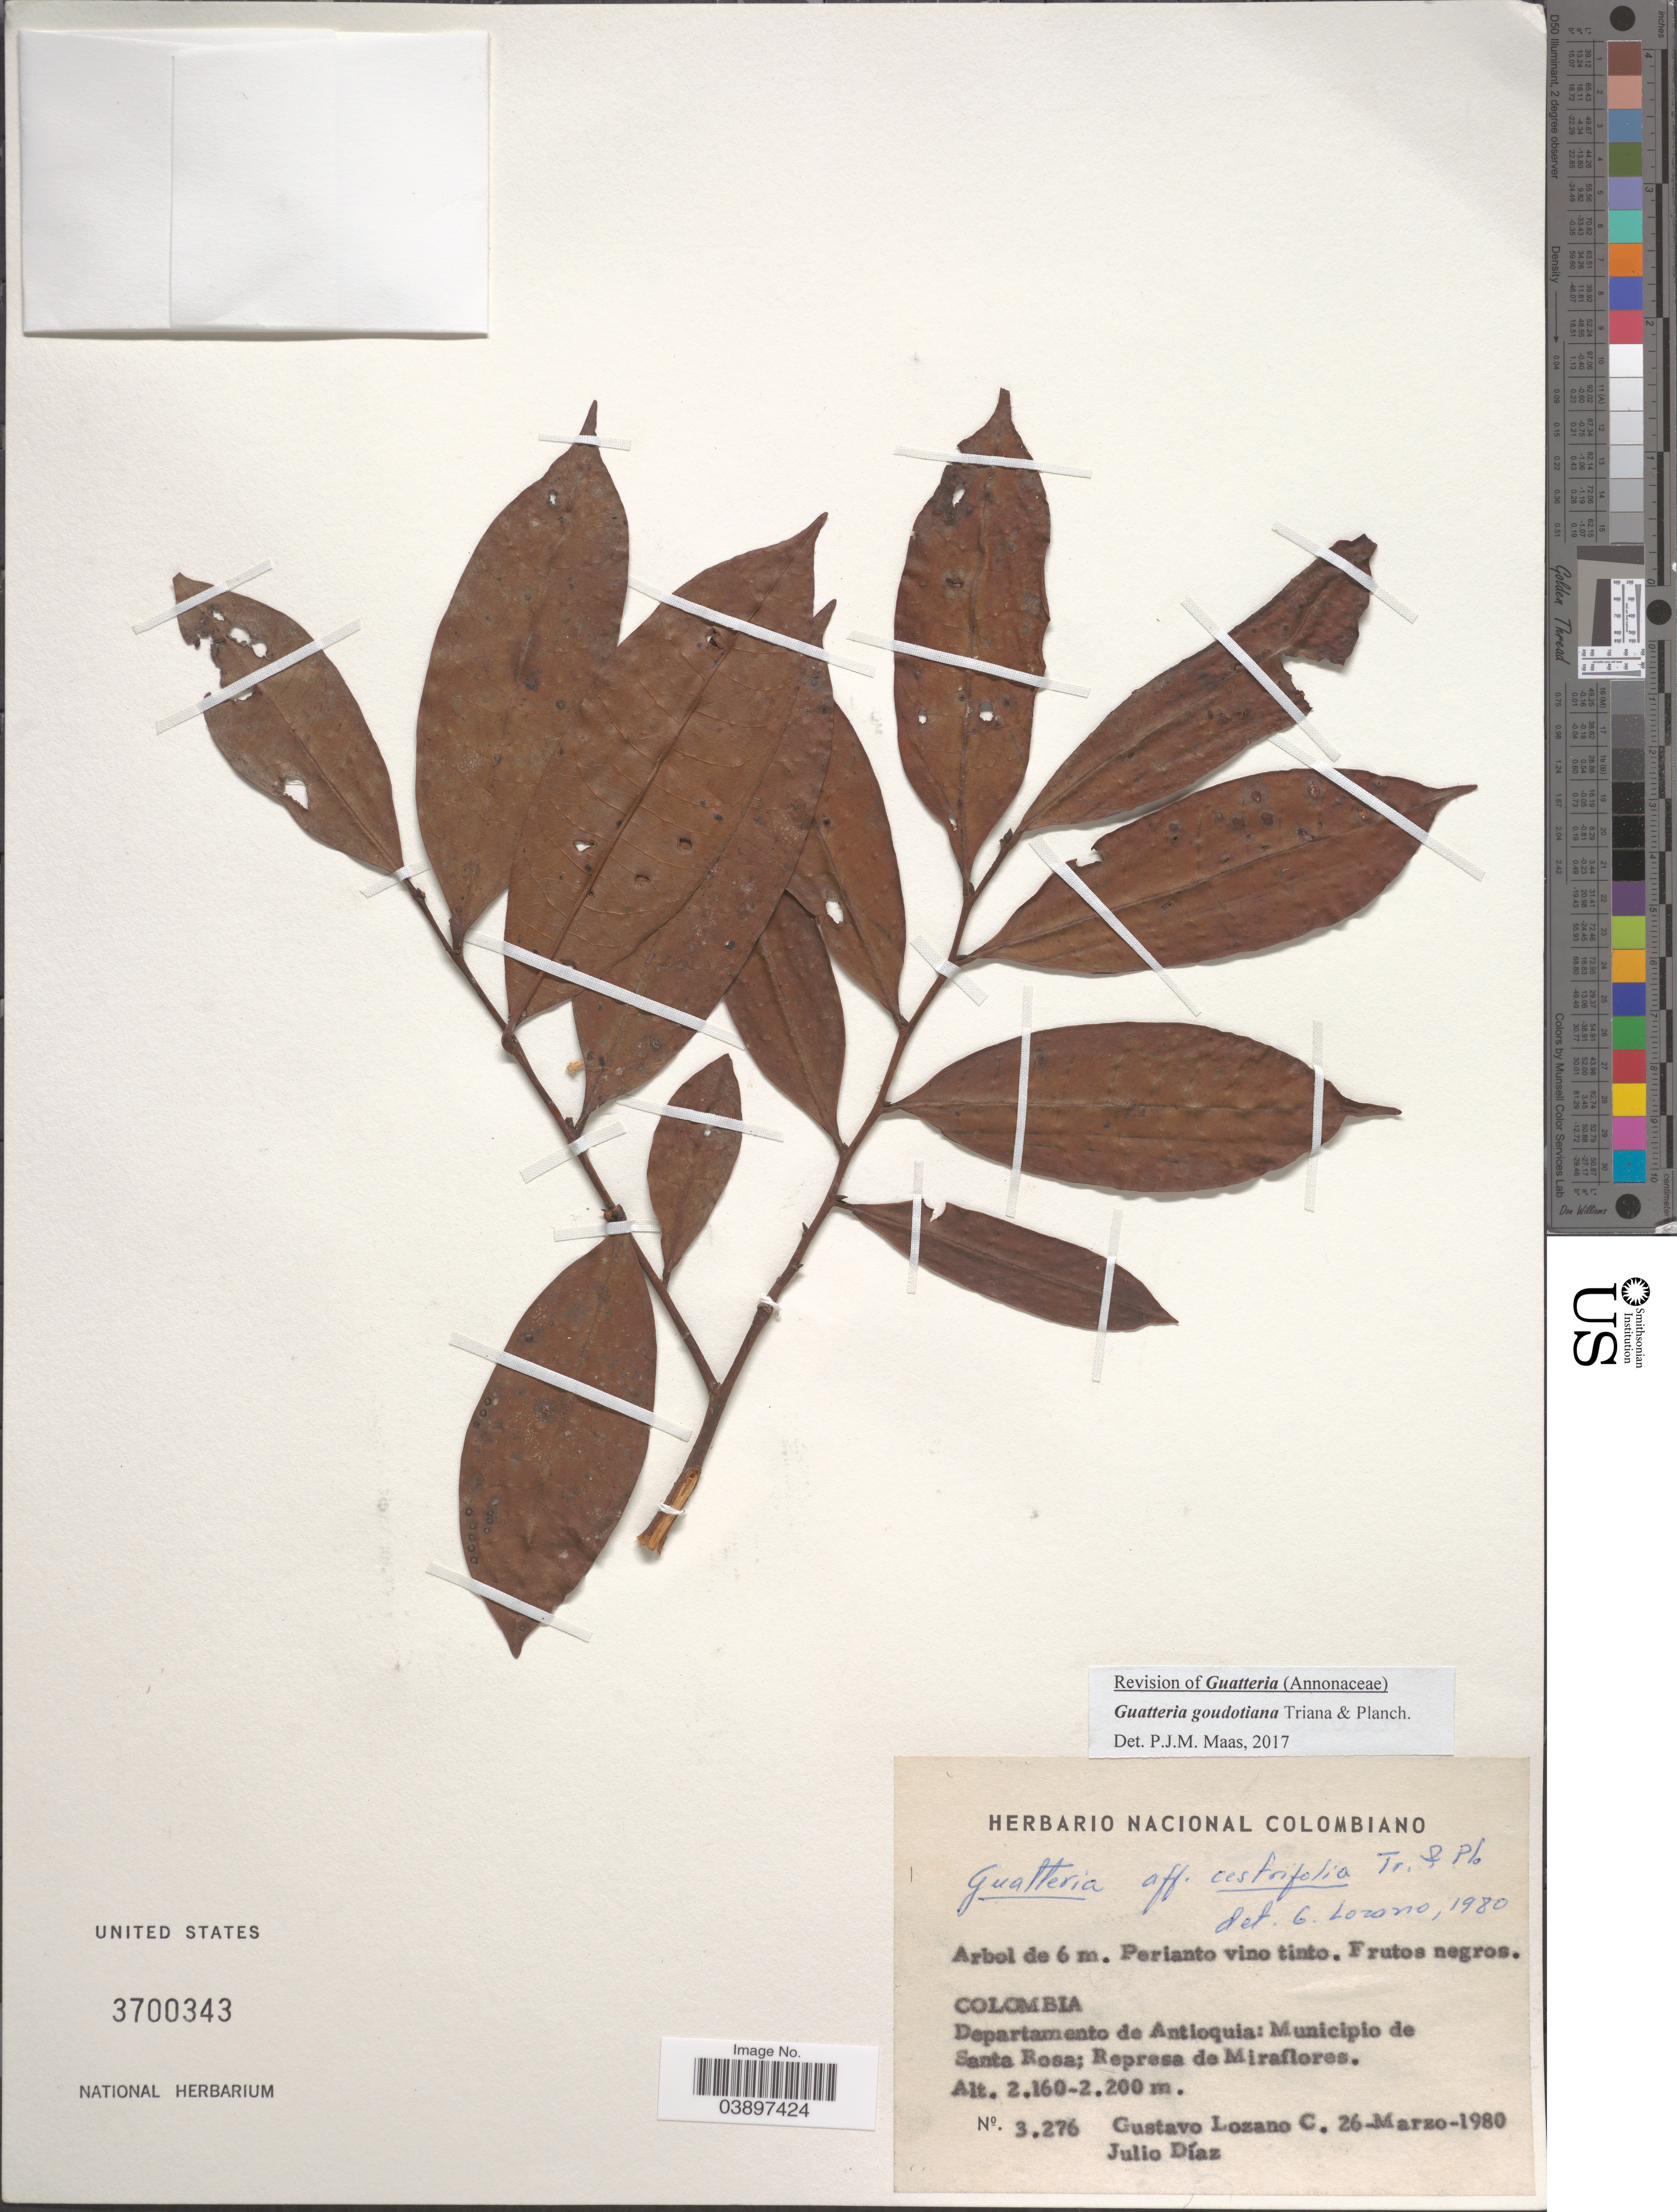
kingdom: Plantae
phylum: Tracheophyta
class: Magnoliopsida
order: Magnoliales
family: Annonaceae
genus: Guatteria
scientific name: Guatteria goudotiana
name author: Triana & Planch.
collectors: G. Lozano-Contreras & J. Diaz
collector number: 3276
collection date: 1980-03-26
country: Colombia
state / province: Antioquia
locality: Departamento de Antioquia: Municipio de Santa Rosa; Represa de Miraflores.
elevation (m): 2160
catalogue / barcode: US 3700343